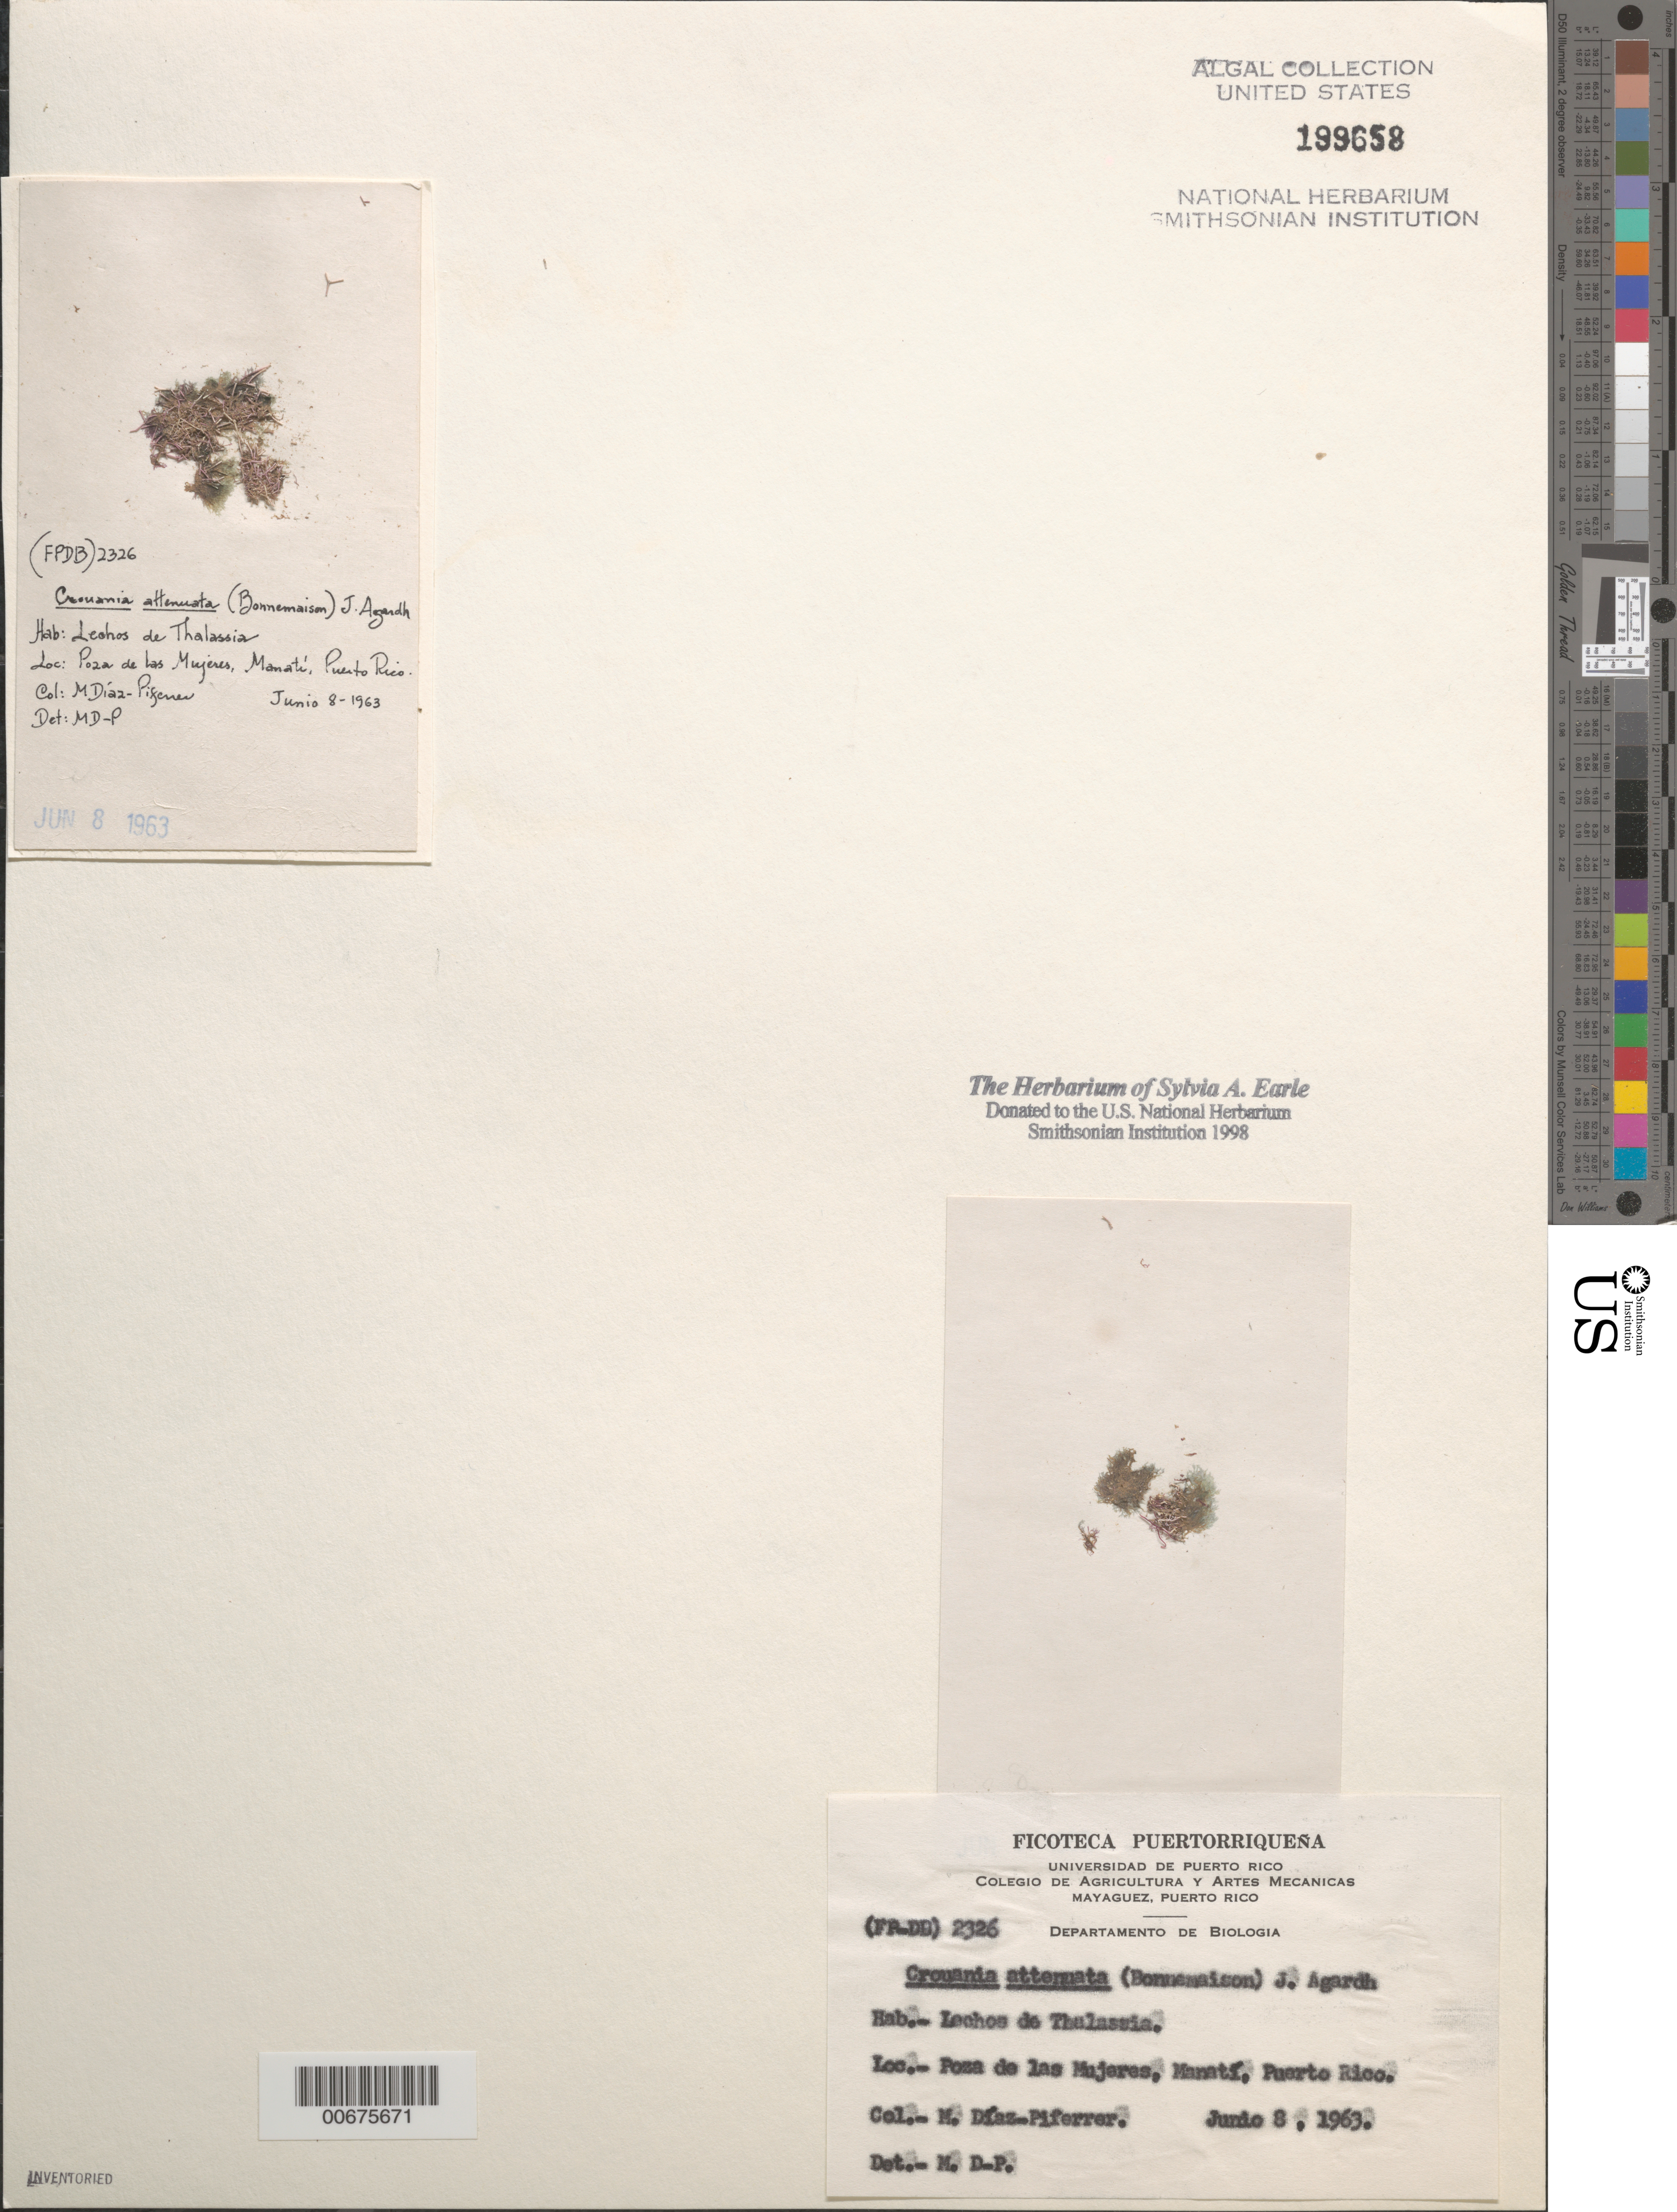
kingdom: Plantae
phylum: Rhodophyta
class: Florideophyceae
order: Ceramiales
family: Callithamniaceae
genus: Crouania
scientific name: Crouania attenuata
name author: (C. Agardh) J. Agardh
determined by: Diaz-Piferrer, M.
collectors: M. Diaz-Piferrer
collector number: (fp-db) 2326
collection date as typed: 08 Jun 1963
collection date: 1963-06-08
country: Puerto Rico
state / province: Manati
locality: Poza de Las Mujeres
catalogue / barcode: US 199658